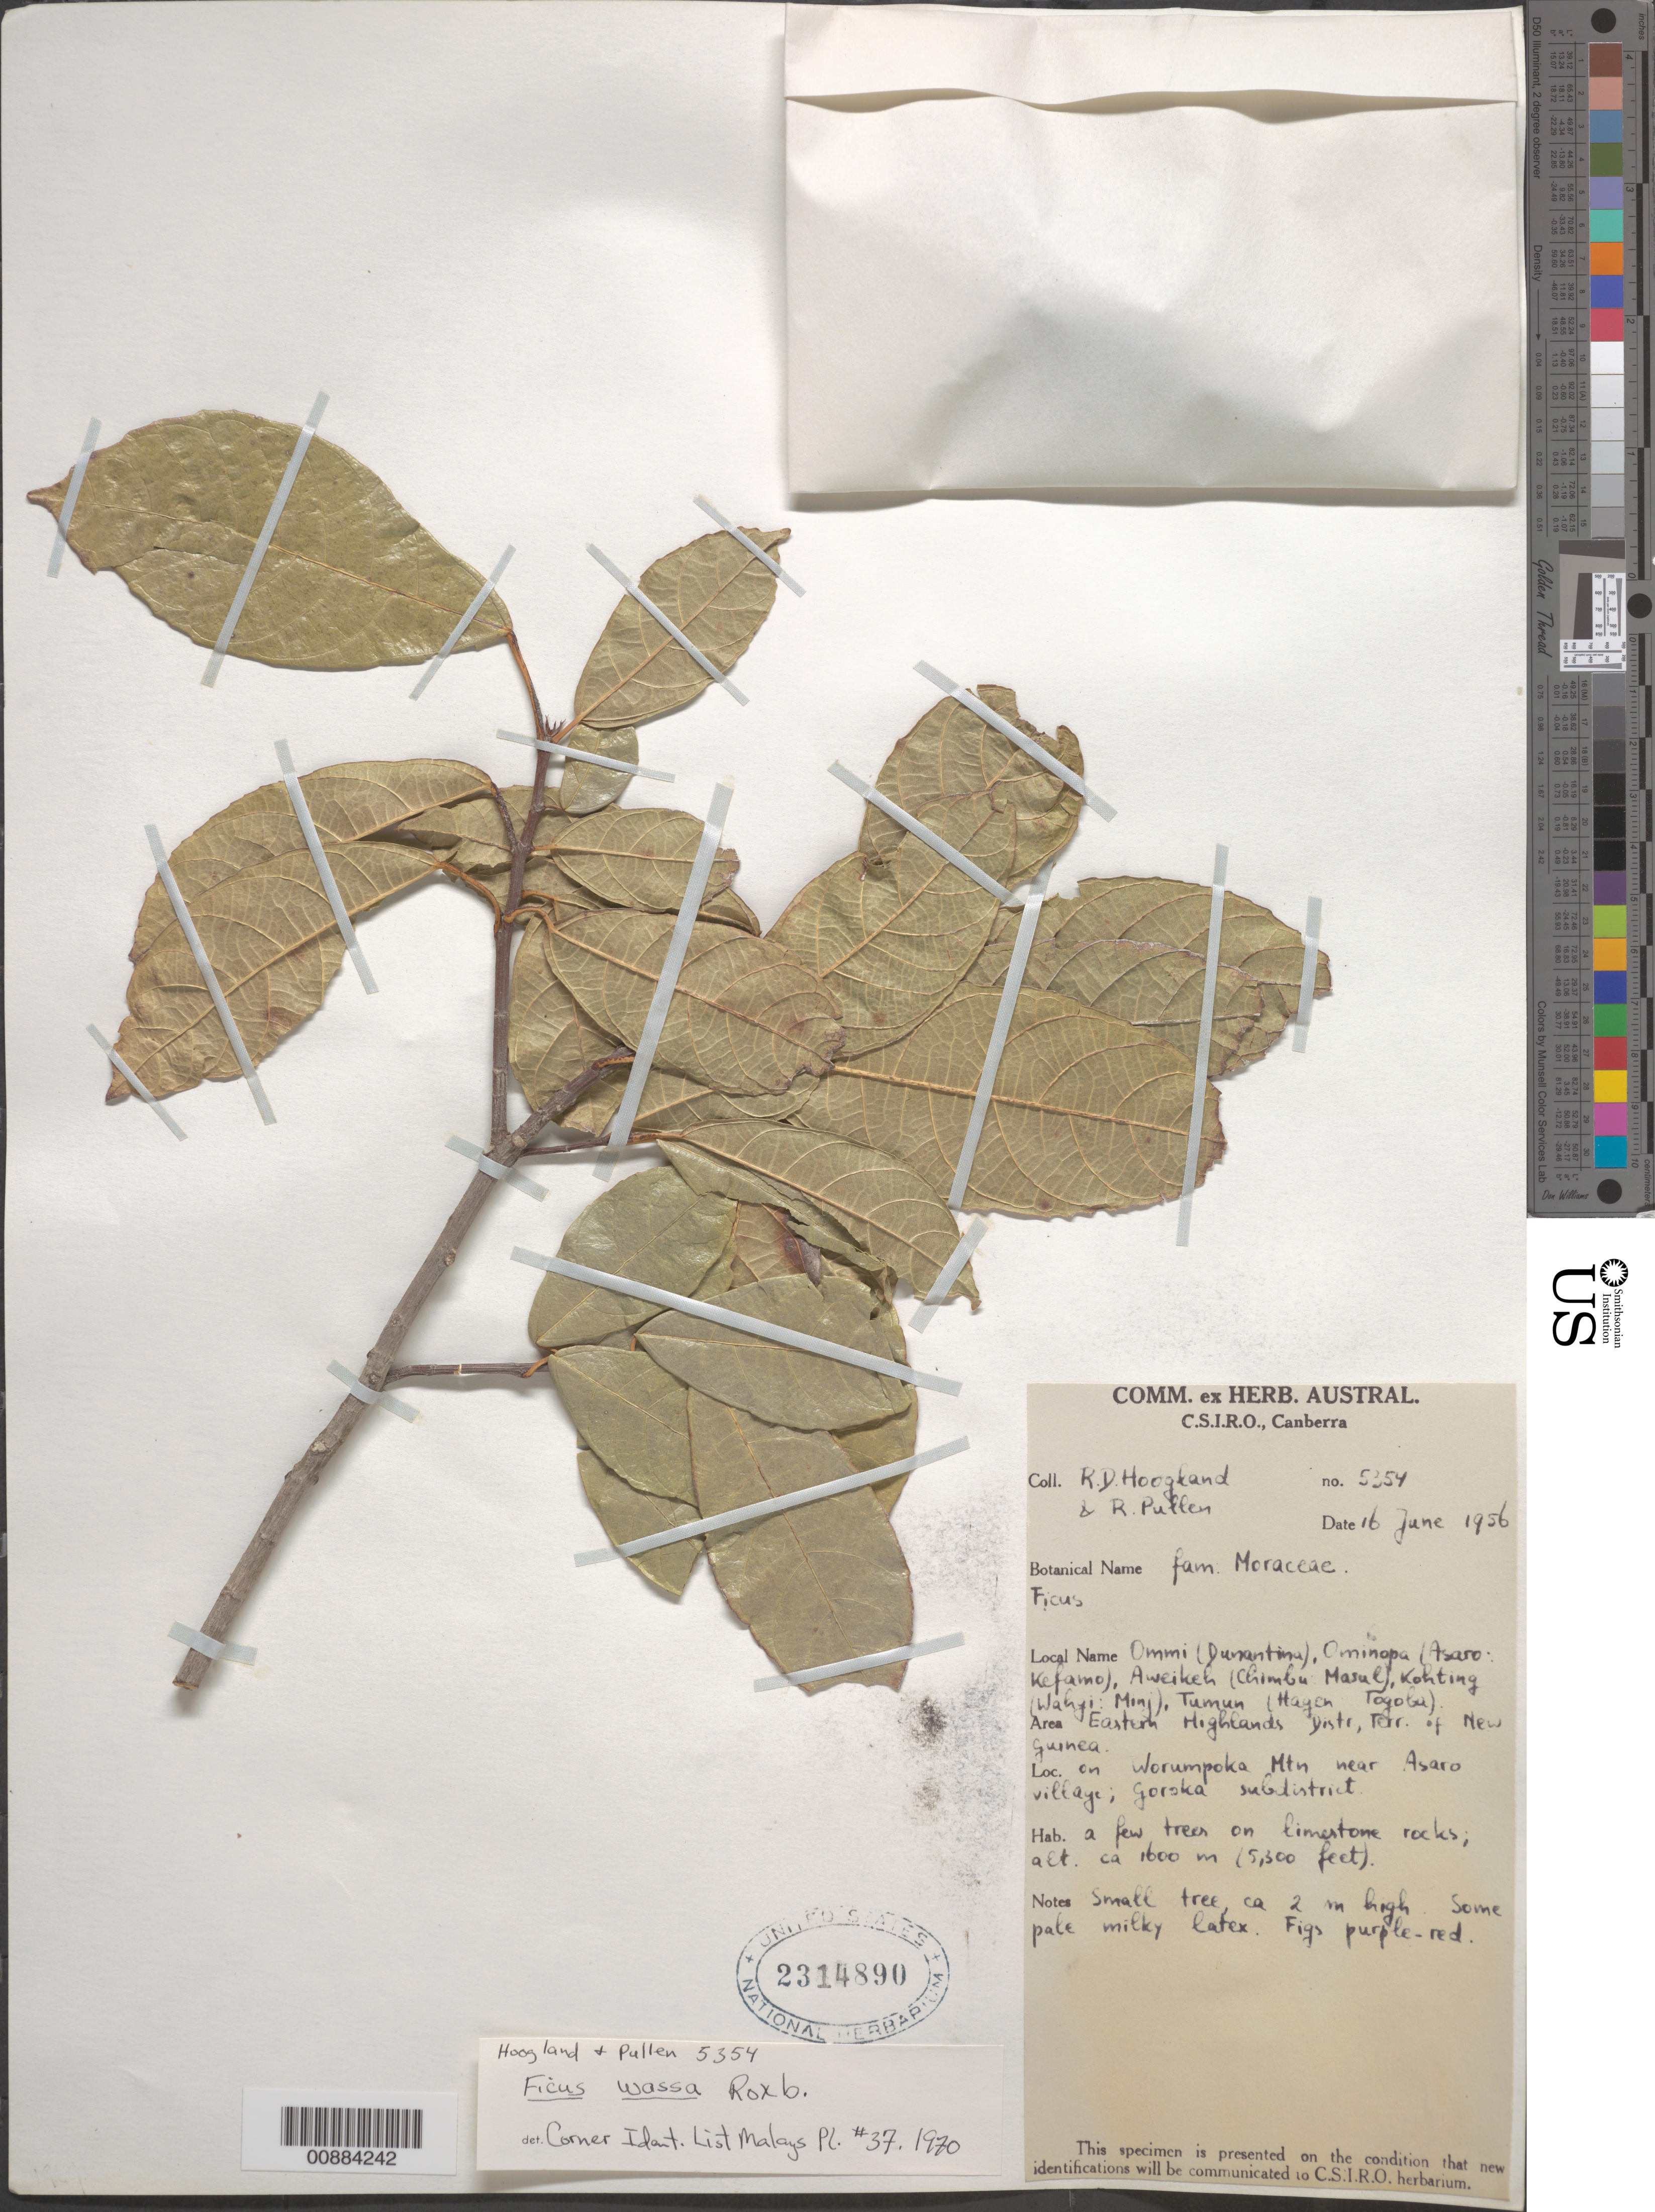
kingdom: Plantae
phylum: Tracheophyta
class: Magnoliopsida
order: Rosales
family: Moraceae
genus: Ficus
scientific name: Ficus wassa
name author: Roxb.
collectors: R. D. Hoogland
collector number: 5354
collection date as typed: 16 Jun 1956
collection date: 1956-06-16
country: Papua New Guinea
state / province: Eastern Highlands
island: New Guinea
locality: Worumpoka Mtn near Asaro village, Gorka(?) subdist.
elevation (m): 1600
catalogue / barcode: US 2314890